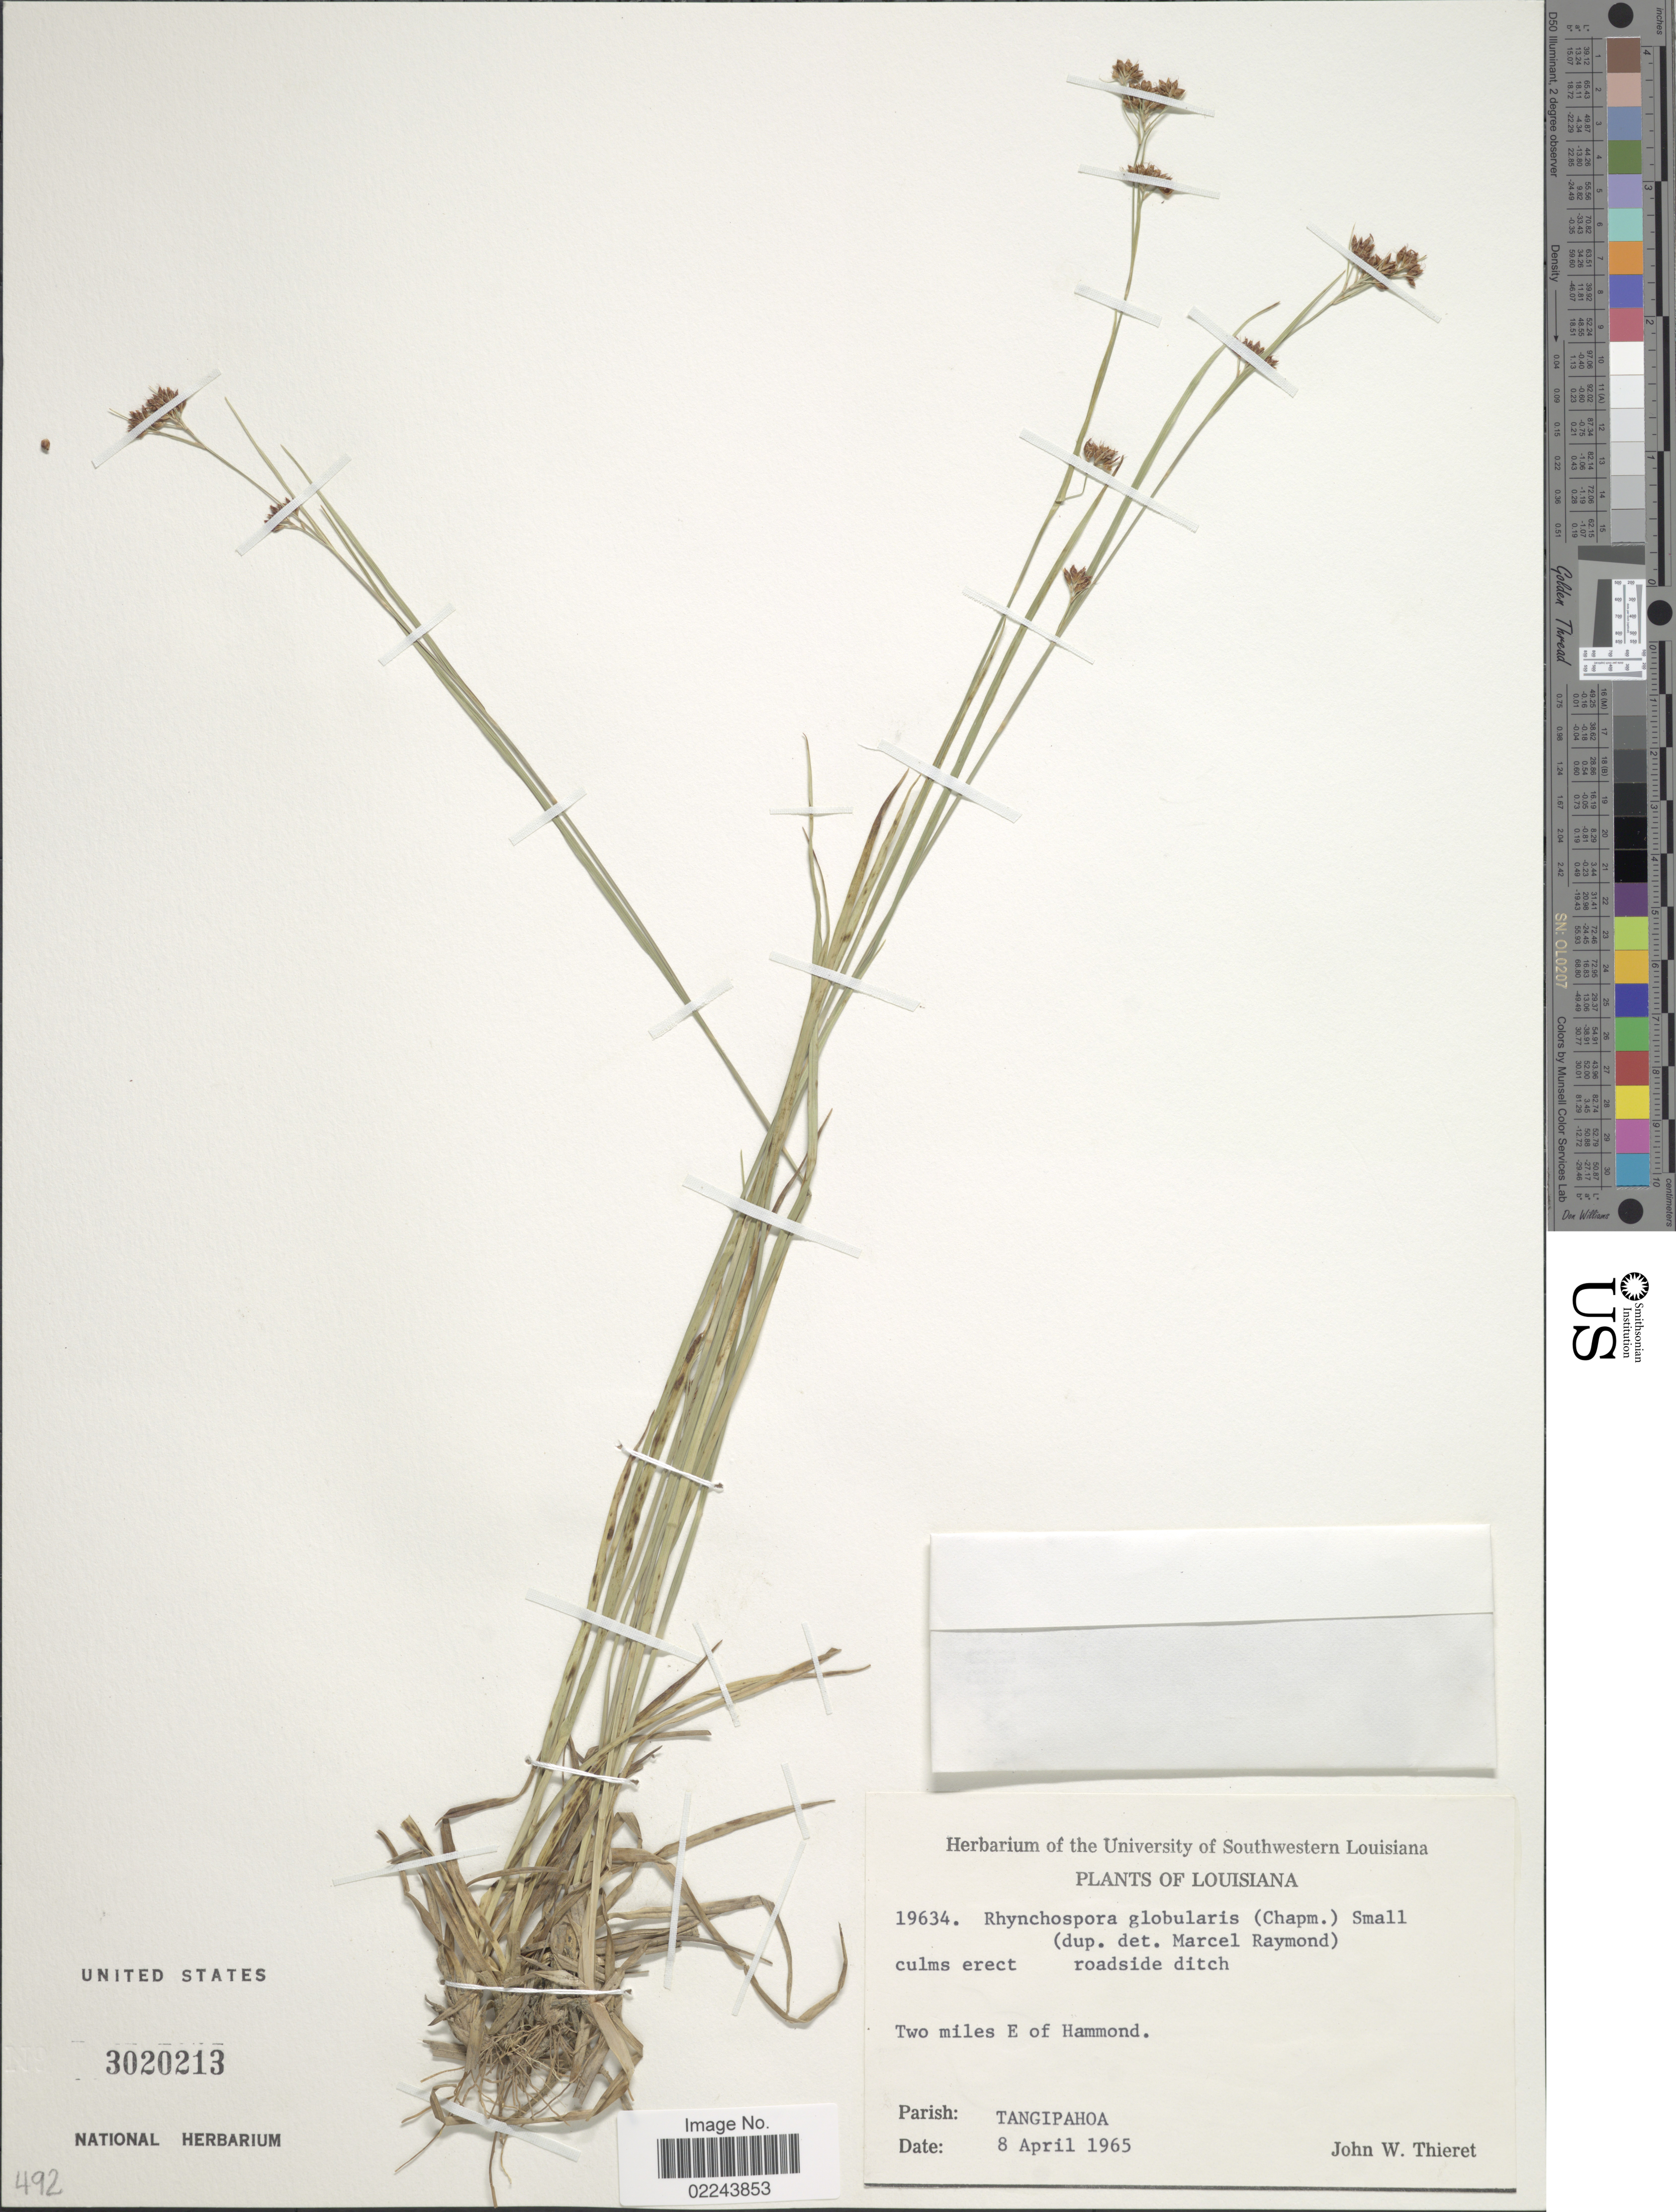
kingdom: Plantae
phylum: Tracheophyta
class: Liliopsida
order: Poales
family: Cyperaceae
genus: Rhynchospora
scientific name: Rhynchospora globularis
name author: (Chapm.) Small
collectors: J. W. Thieret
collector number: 19634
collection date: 1965-04-08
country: United States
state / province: Louisiana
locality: Two miles E of Hammond, Parish Tangipahoa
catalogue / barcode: US 3020213